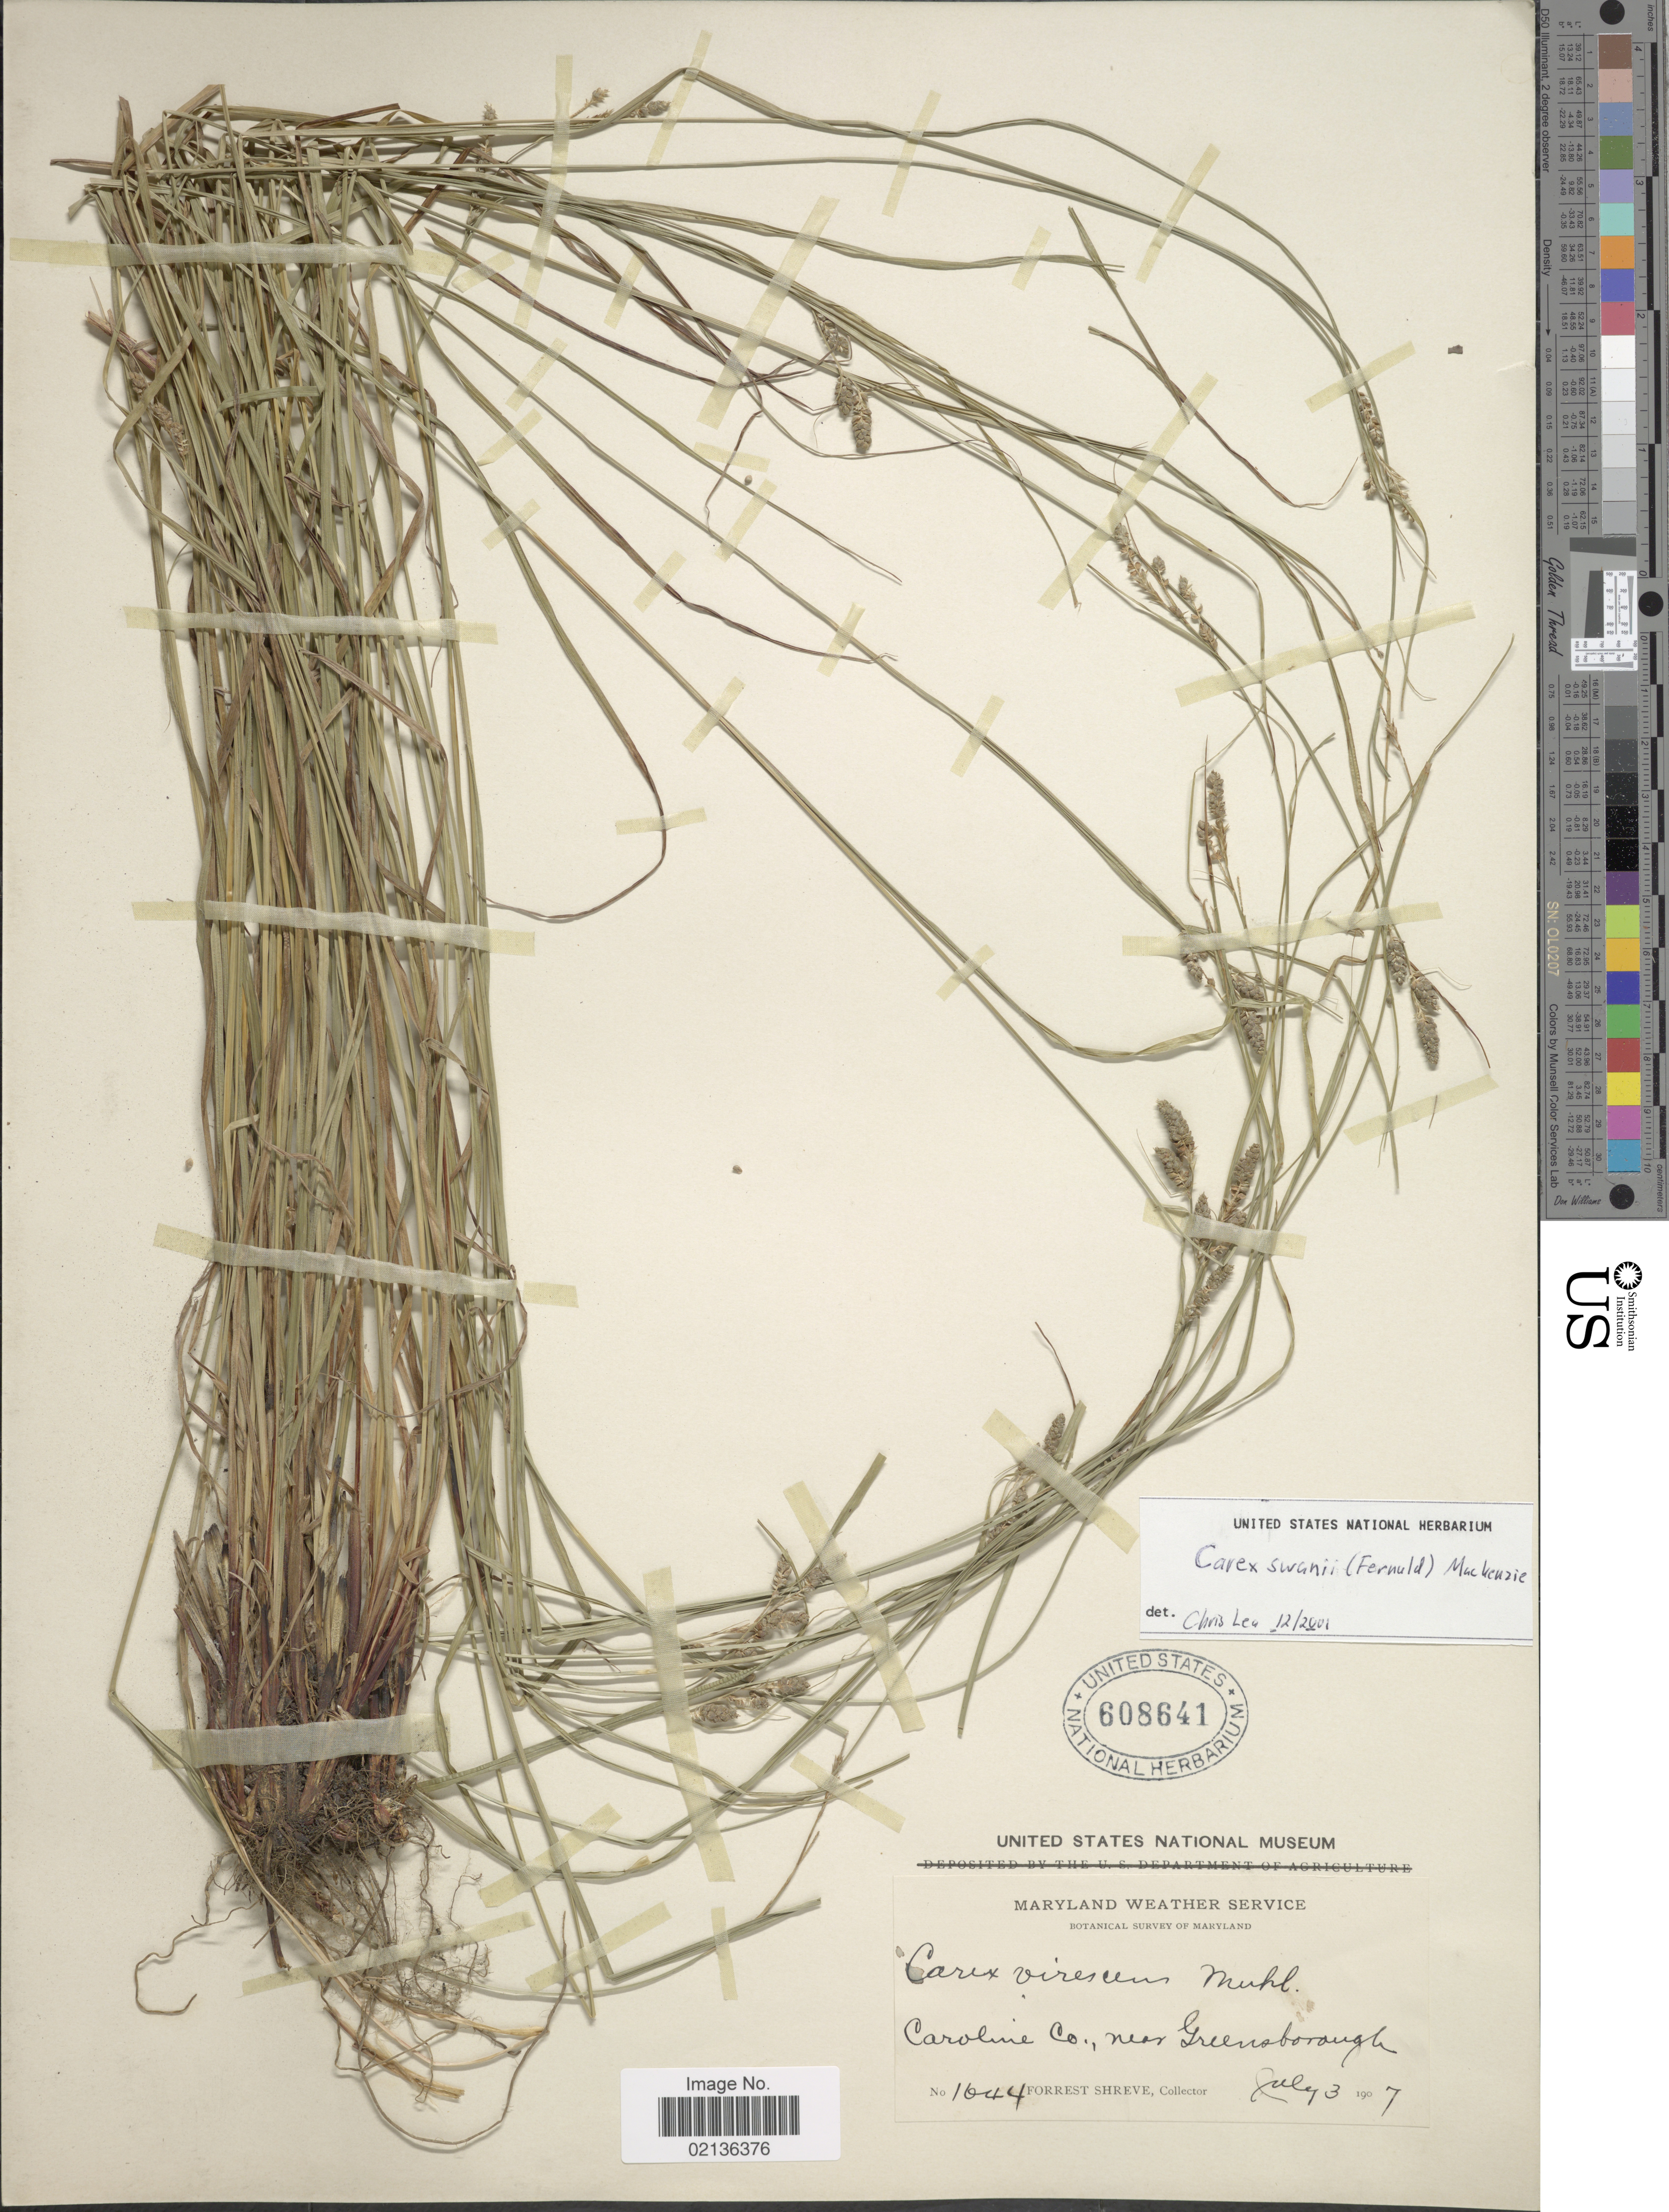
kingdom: Plantae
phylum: Tracheophyta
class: Liliopsida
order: Poales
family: Cyperaceae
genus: Carex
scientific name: Carex swanii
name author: (Fernald) Mack.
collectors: F. Shreve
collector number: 1644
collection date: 1907-07-03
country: United States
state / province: Maryland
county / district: Caroline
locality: Maryland Weather Service, Caroline Co., Greensborough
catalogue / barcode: US 608641